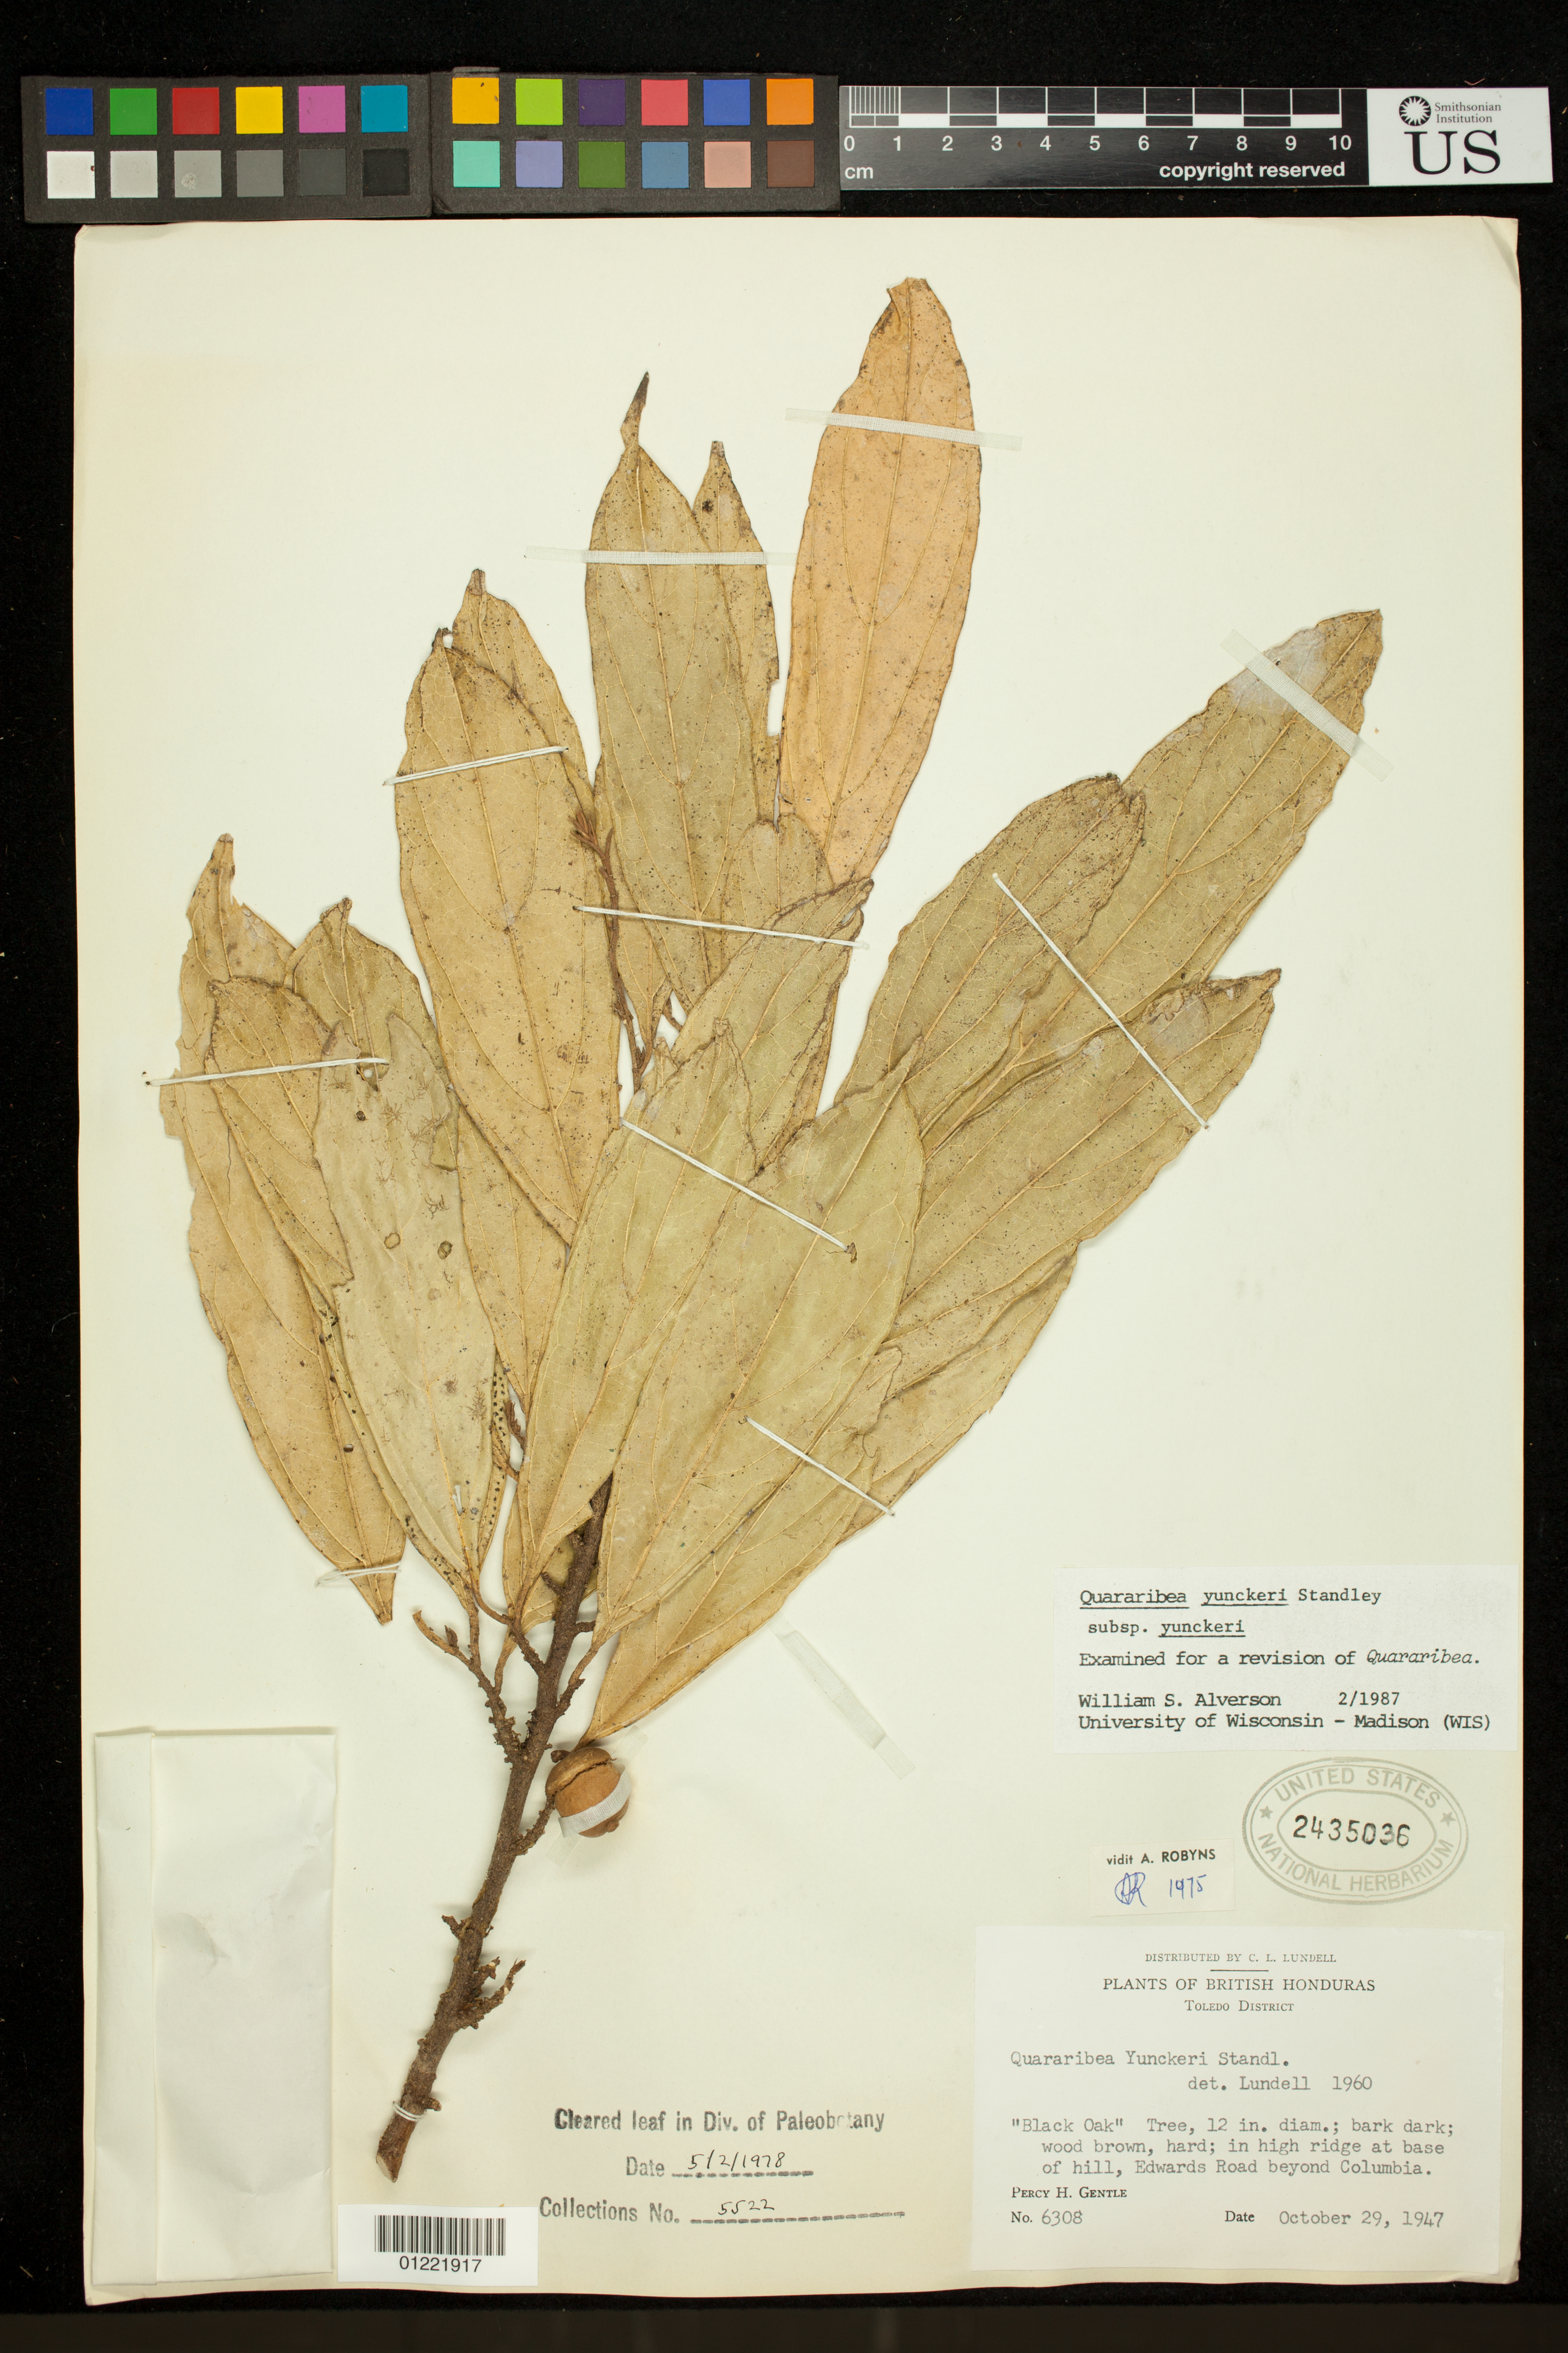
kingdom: Plantae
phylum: Tracheophyta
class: Magnoliopsida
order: Malvales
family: Malvaceae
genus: Quararibea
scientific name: Quararibea yunckeri subsp. yunckeri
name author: Standl.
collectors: P. H. Gentle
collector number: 6308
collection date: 1947-10-29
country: Belize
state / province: Toledo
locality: British Honduras: in high ridge at base of hill, Edwards Road beyond Colombia.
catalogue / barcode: US 2435036